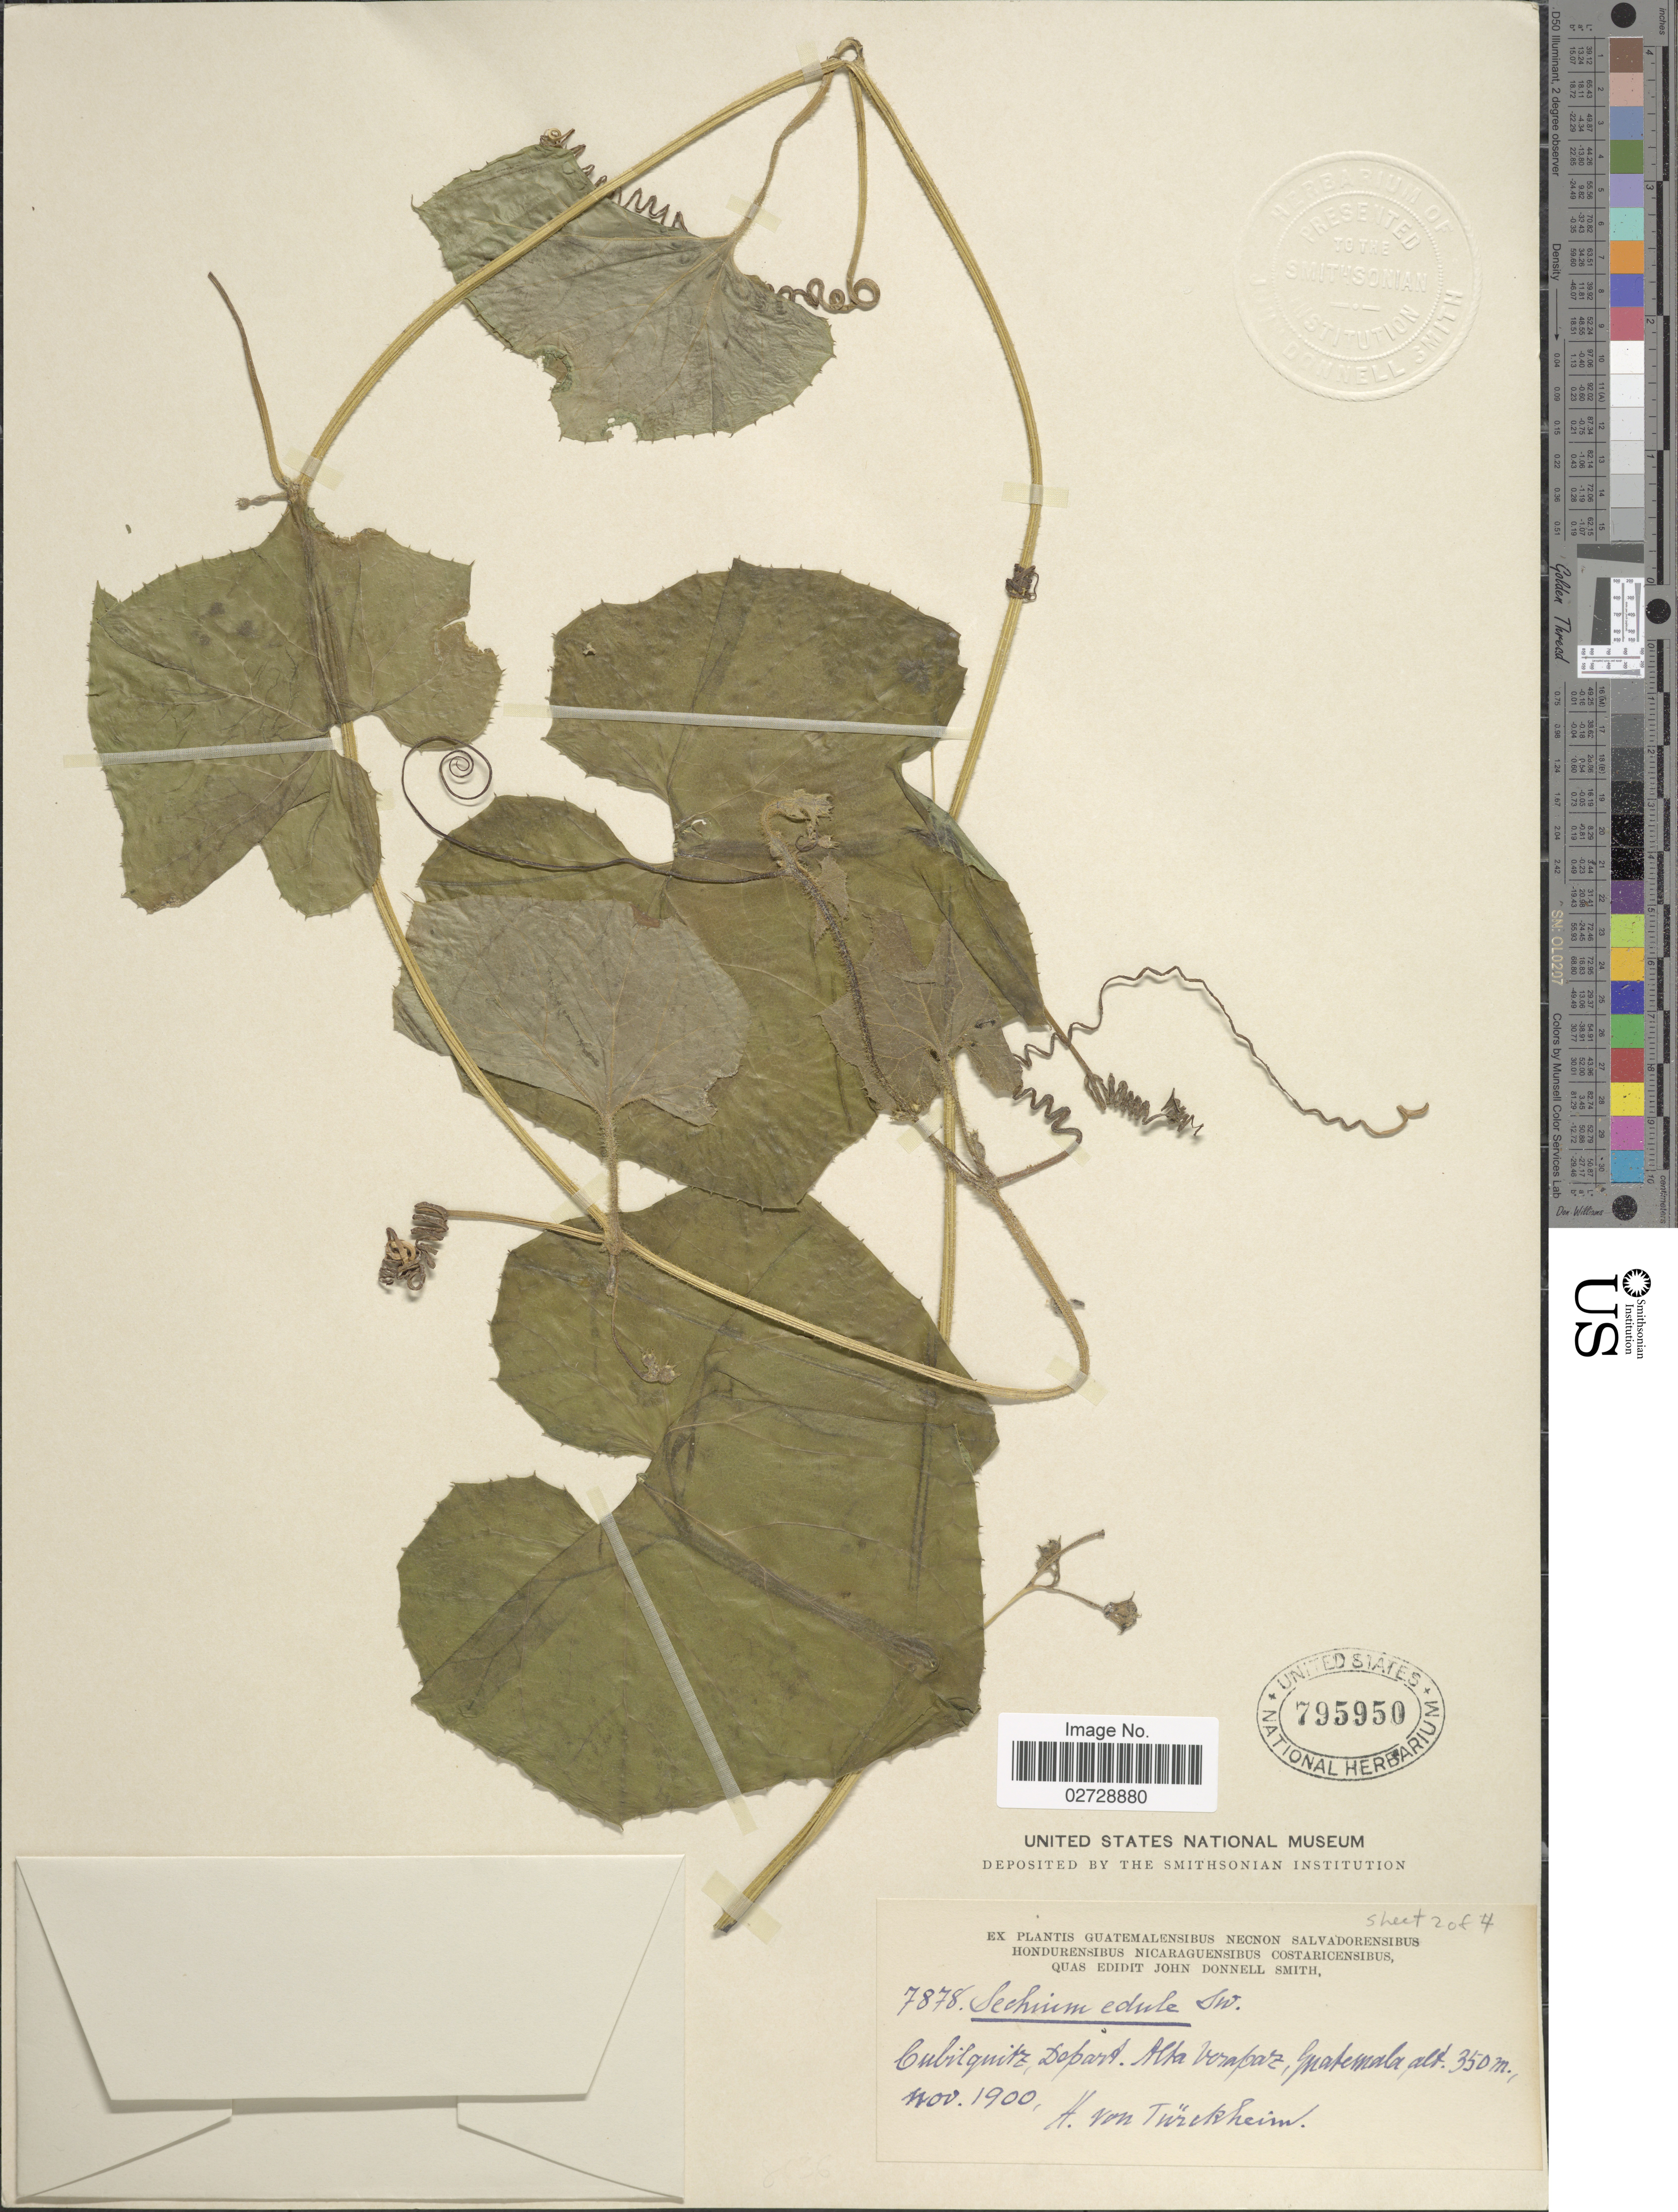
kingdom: Plantae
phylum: Tracheophyta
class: Magnoliopsida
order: Cucurbitales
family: Cucurbitaceae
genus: Sicyos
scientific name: Sicyos edulis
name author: Jacq.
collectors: H. von Türckheim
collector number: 7878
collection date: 1900-11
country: Guatemala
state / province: Alta Verapaz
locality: Cubilquitz, Depart. Alta Verapaz.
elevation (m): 350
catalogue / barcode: US 795950